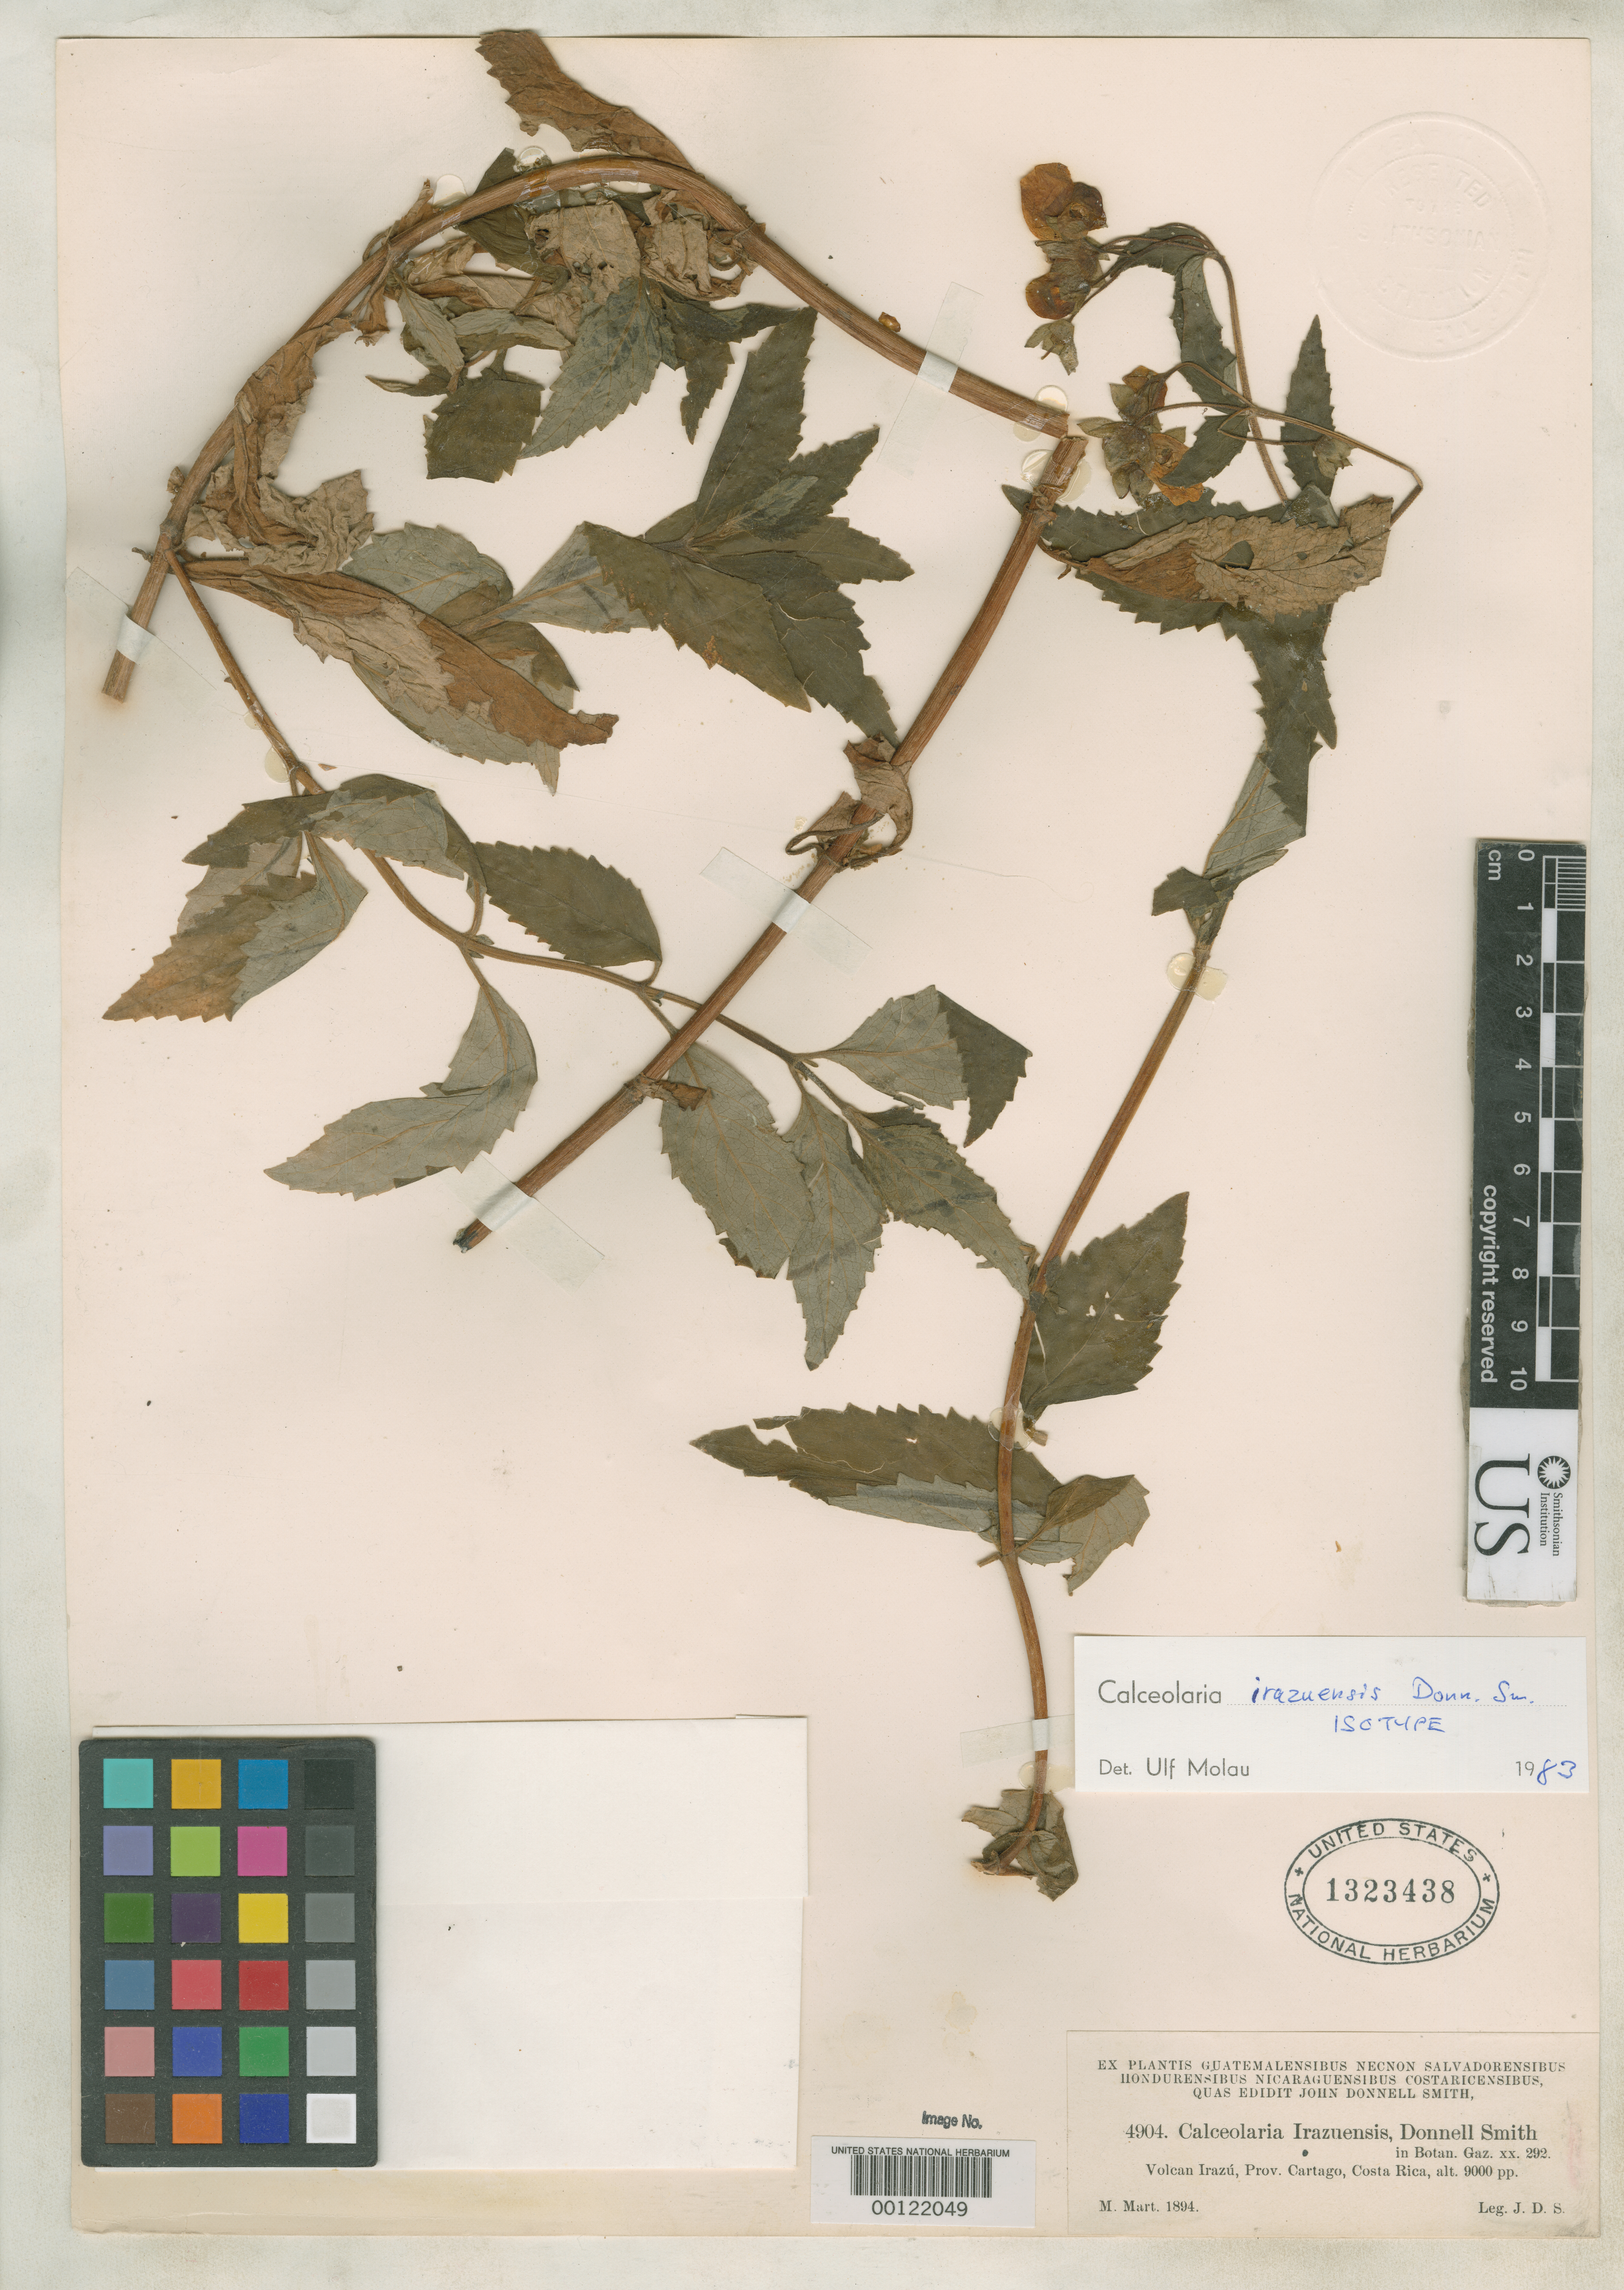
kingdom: Plantae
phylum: Tracheophyta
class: Magnoliopsida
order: Lamiales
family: Calceolariaceae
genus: Calceolaria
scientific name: Calceolaria irazuensis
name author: Donn. Sm.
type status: Holotype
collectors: J. Donnell Smith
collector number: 4904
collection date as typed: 1894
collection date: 1894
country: Costa Rica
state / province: Cartago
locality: Volcan Irazu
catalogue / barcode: US 1323438